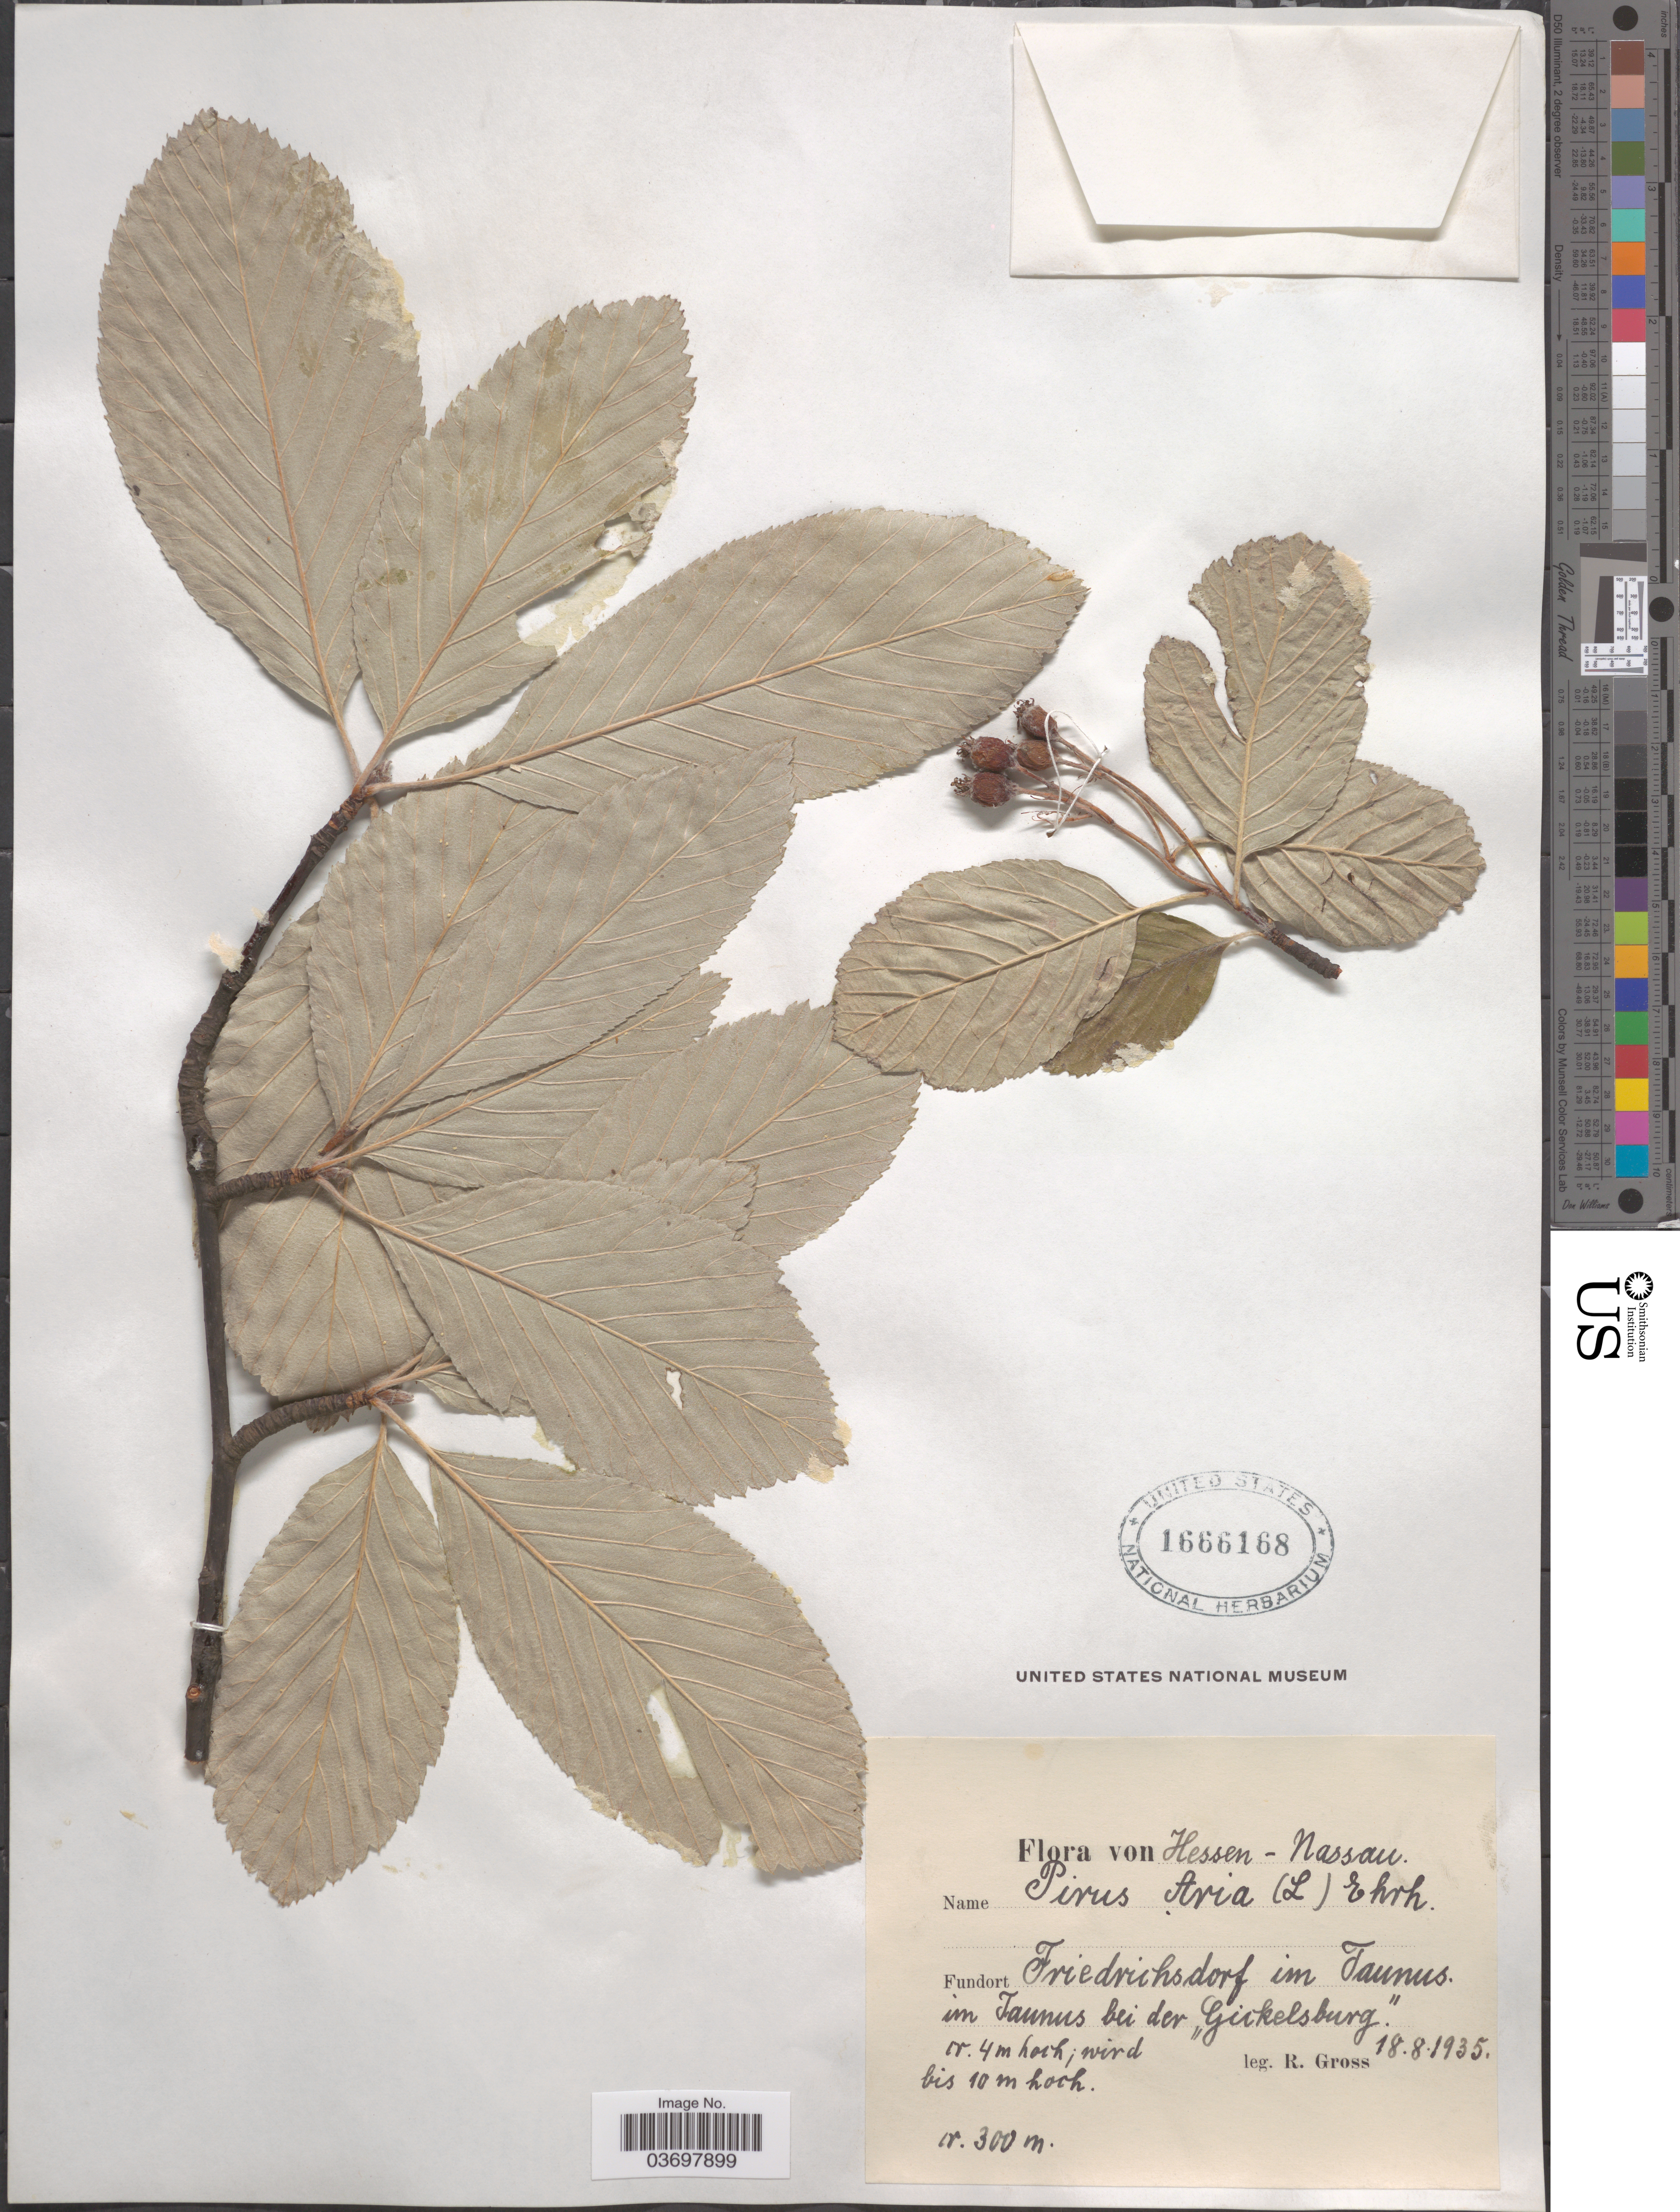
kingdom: Plantae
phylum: Tracheophyta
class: Magnoliopsida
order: Rosales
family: Rosaceae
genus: Sorbus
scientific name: Sorbus aria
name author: (L.) Crantz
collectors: R. Gross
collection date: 1935-08-18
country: Germany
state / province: Hesse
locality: Hessen-Nassau. Friedriksdorf im Taunus im Taunus bei der "Gickelsburg".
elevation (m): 300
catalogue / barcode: US 1666168